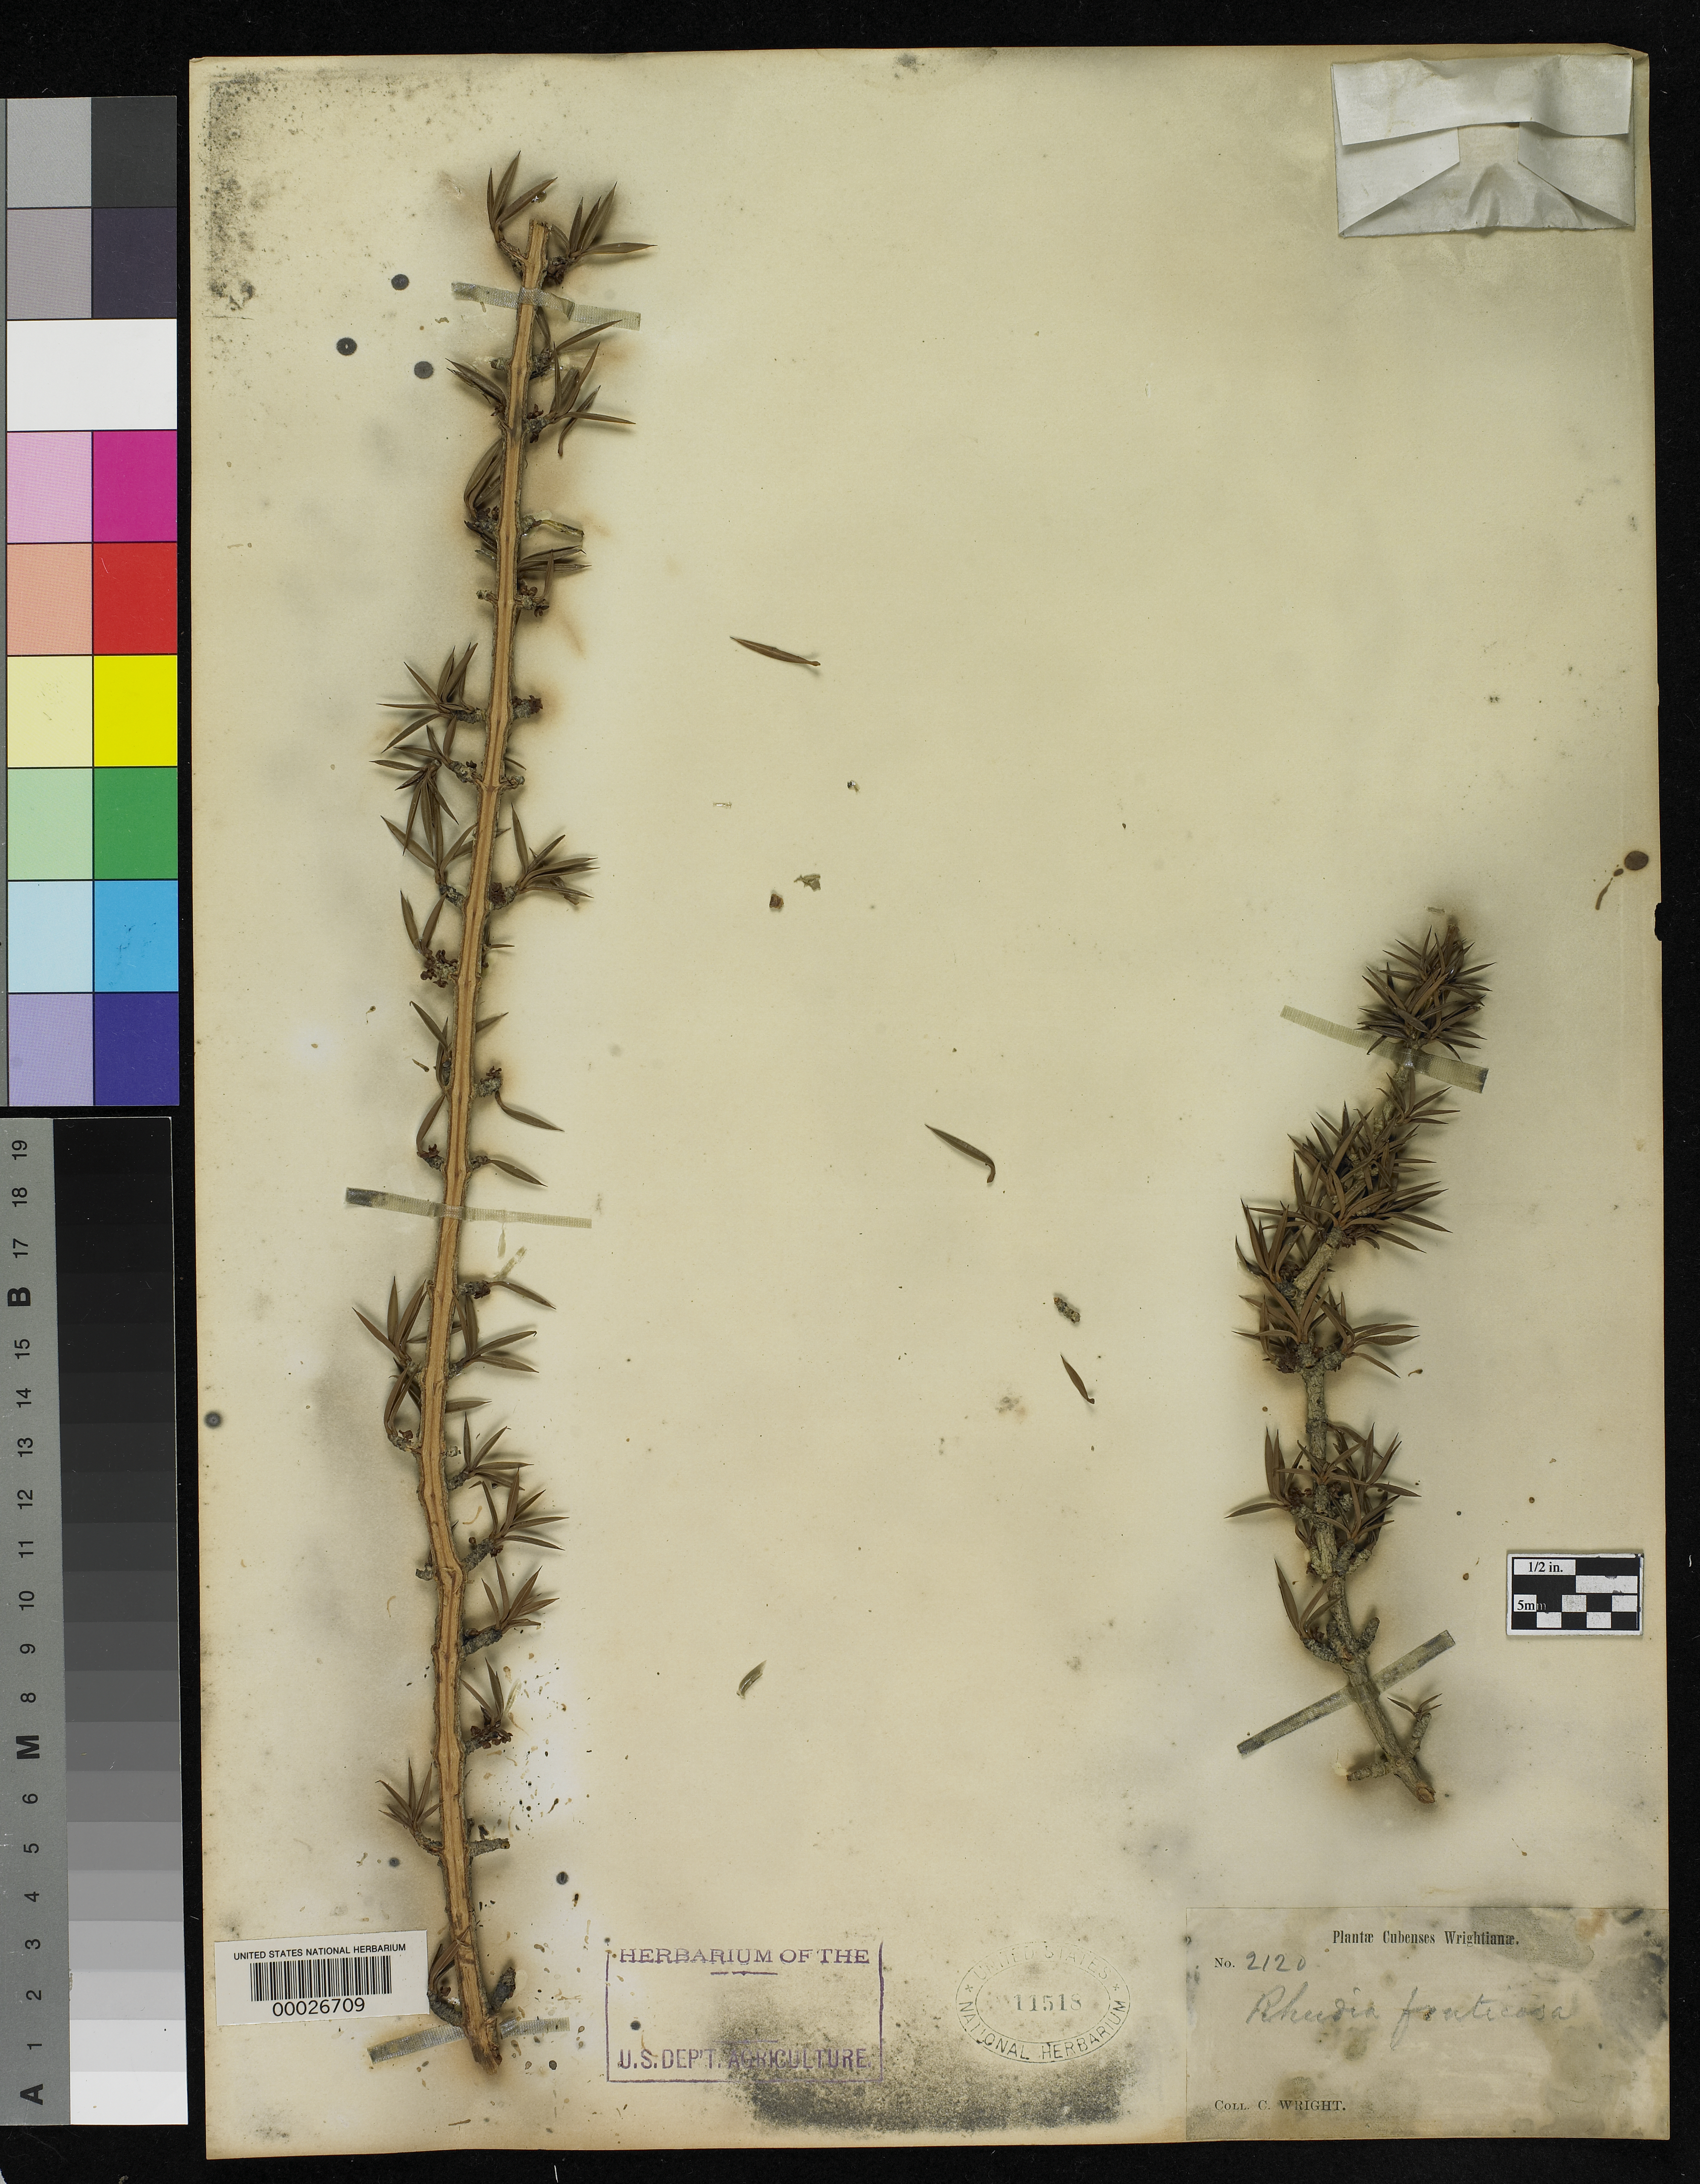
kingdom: Plantae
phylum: Tracheophyta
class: Magnoliopsida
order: Malpighiales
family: Clusiaceae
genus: Rheedia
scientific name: Rheedia fruticosa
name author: C. Wright in Griseb.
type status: Isotype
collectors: C. Wright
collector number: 2120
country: Cuba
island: Greater Antilles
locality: Near San Marcos.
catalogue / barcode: US 11518